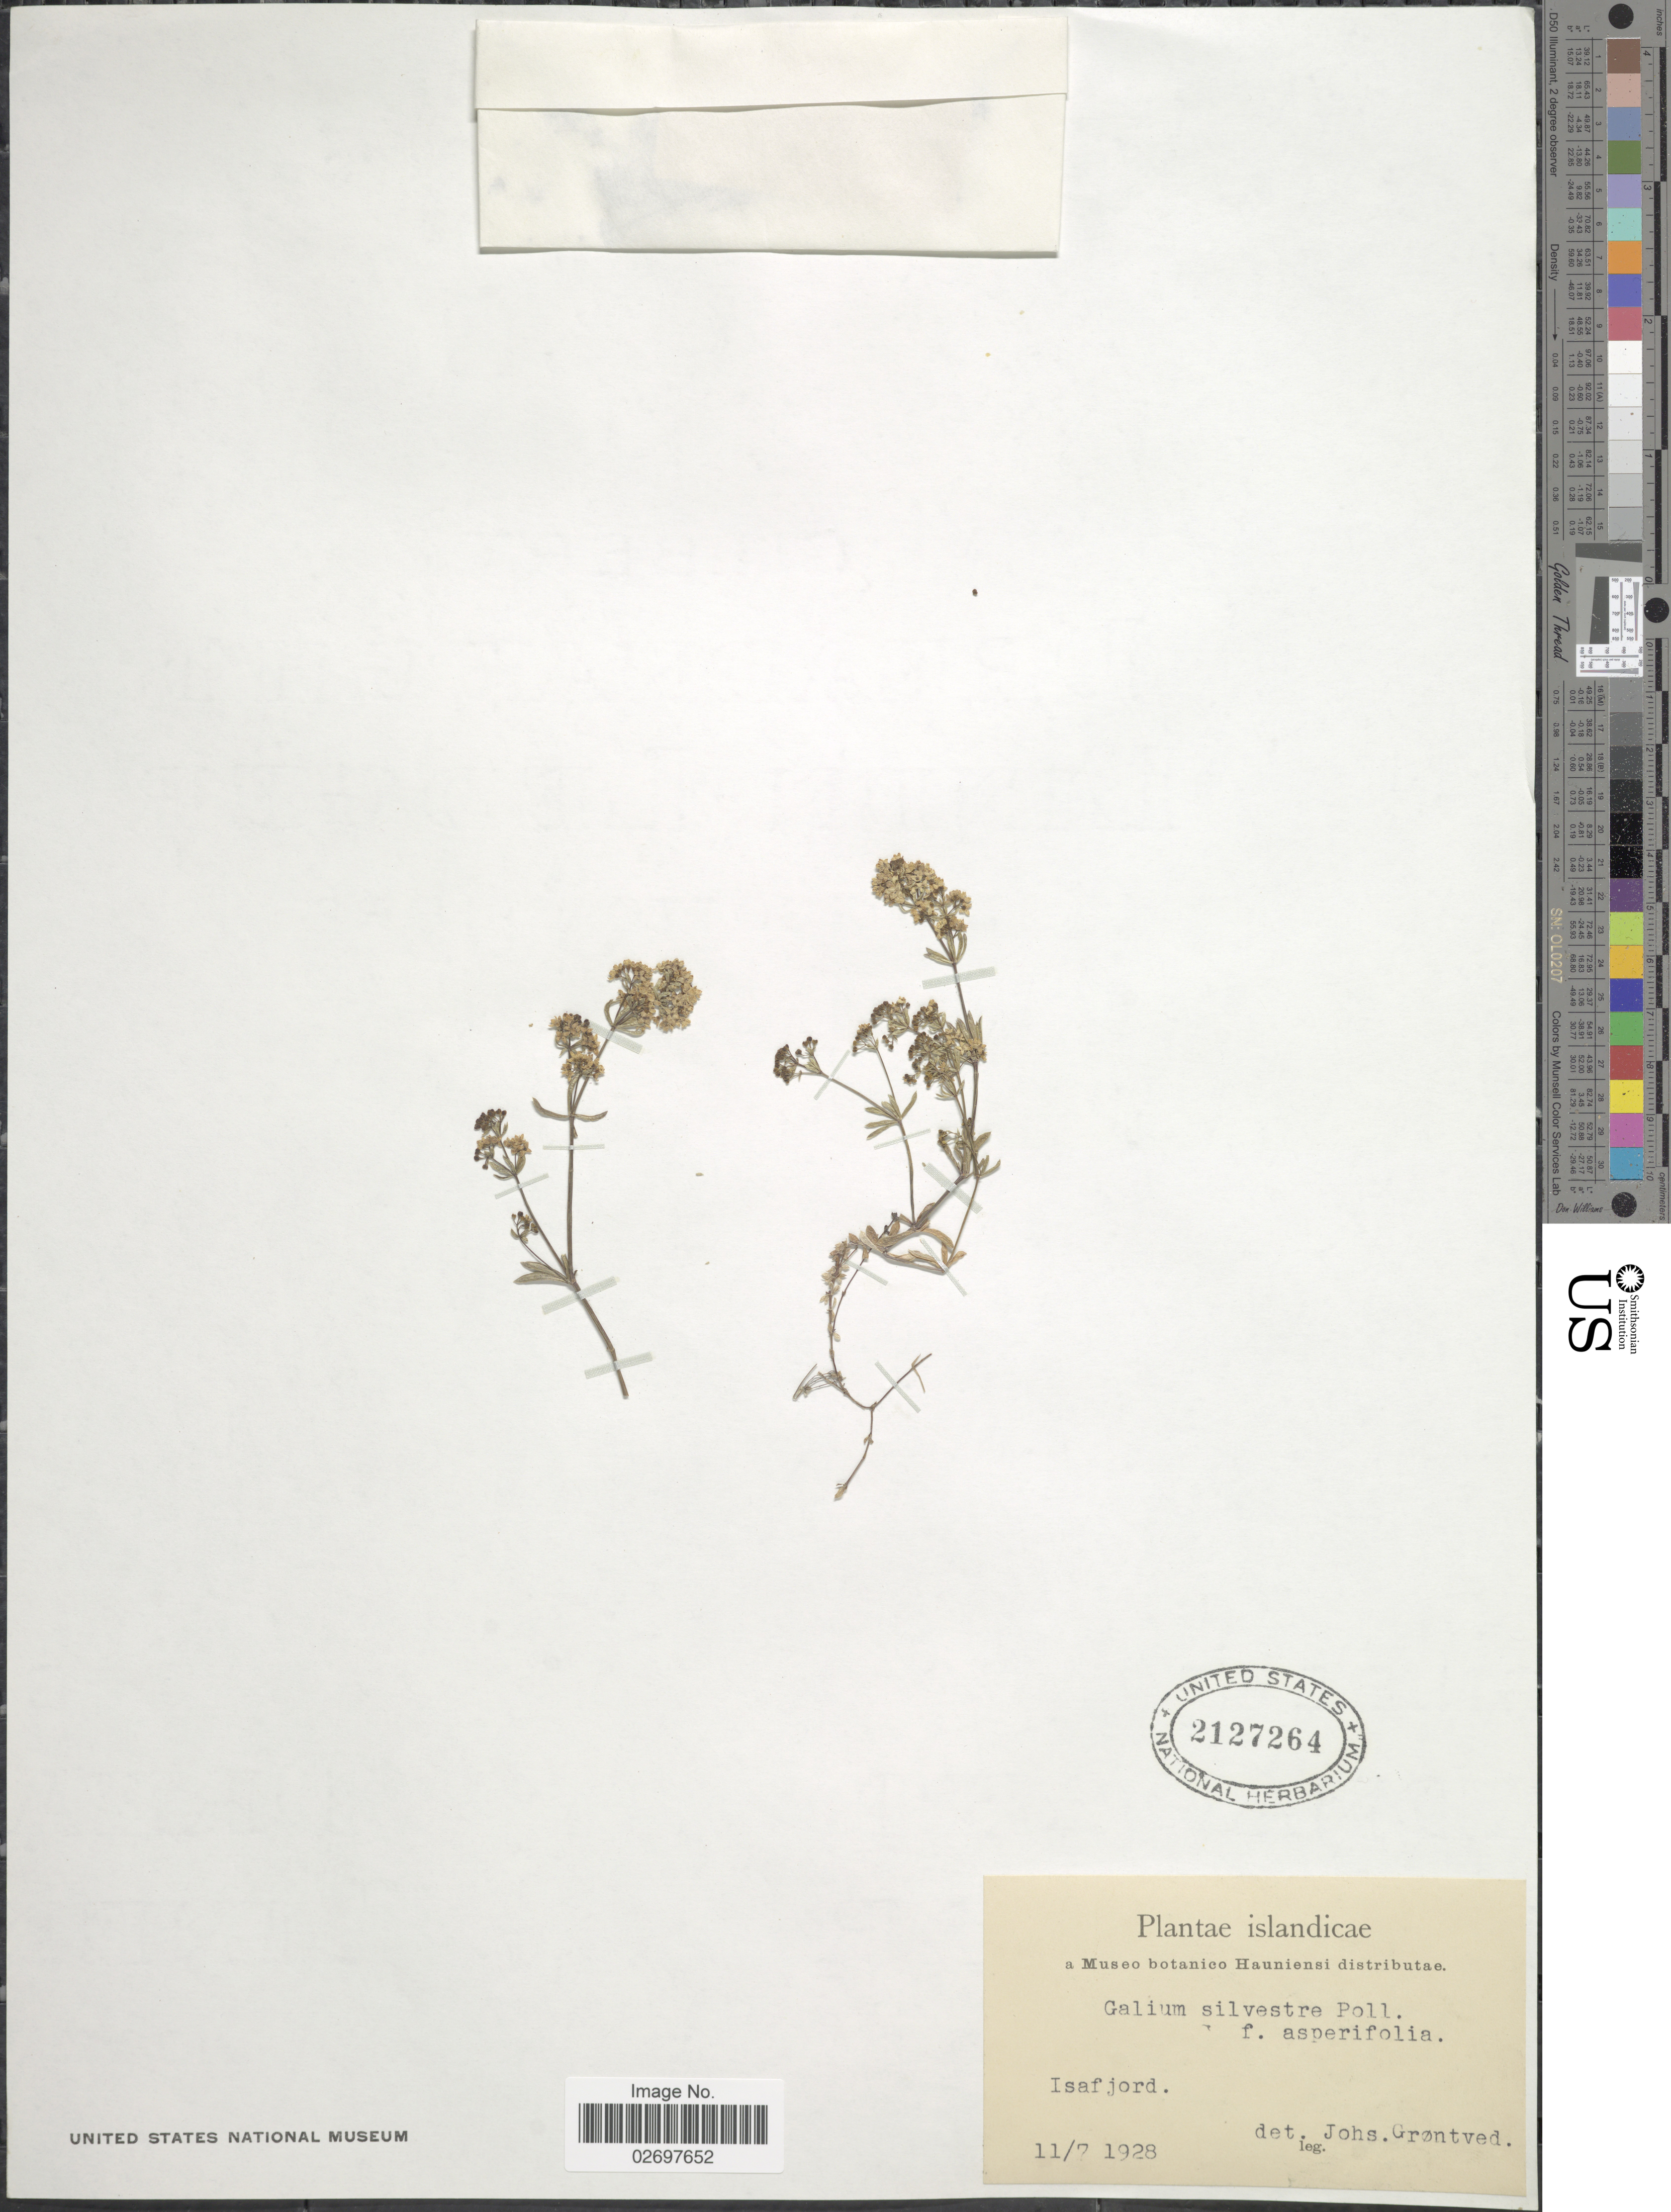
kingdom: Plantae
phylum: Tracheophyta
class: Magnoliopsida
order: Gentianales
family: Rubiaceae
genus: Galium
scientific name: Galium sylvestre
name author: Scop.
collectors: Museo Botanico Hauniense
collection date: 1928-07-11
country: Iceland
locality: Islandicae, Isafjord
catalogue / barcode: US 2127264